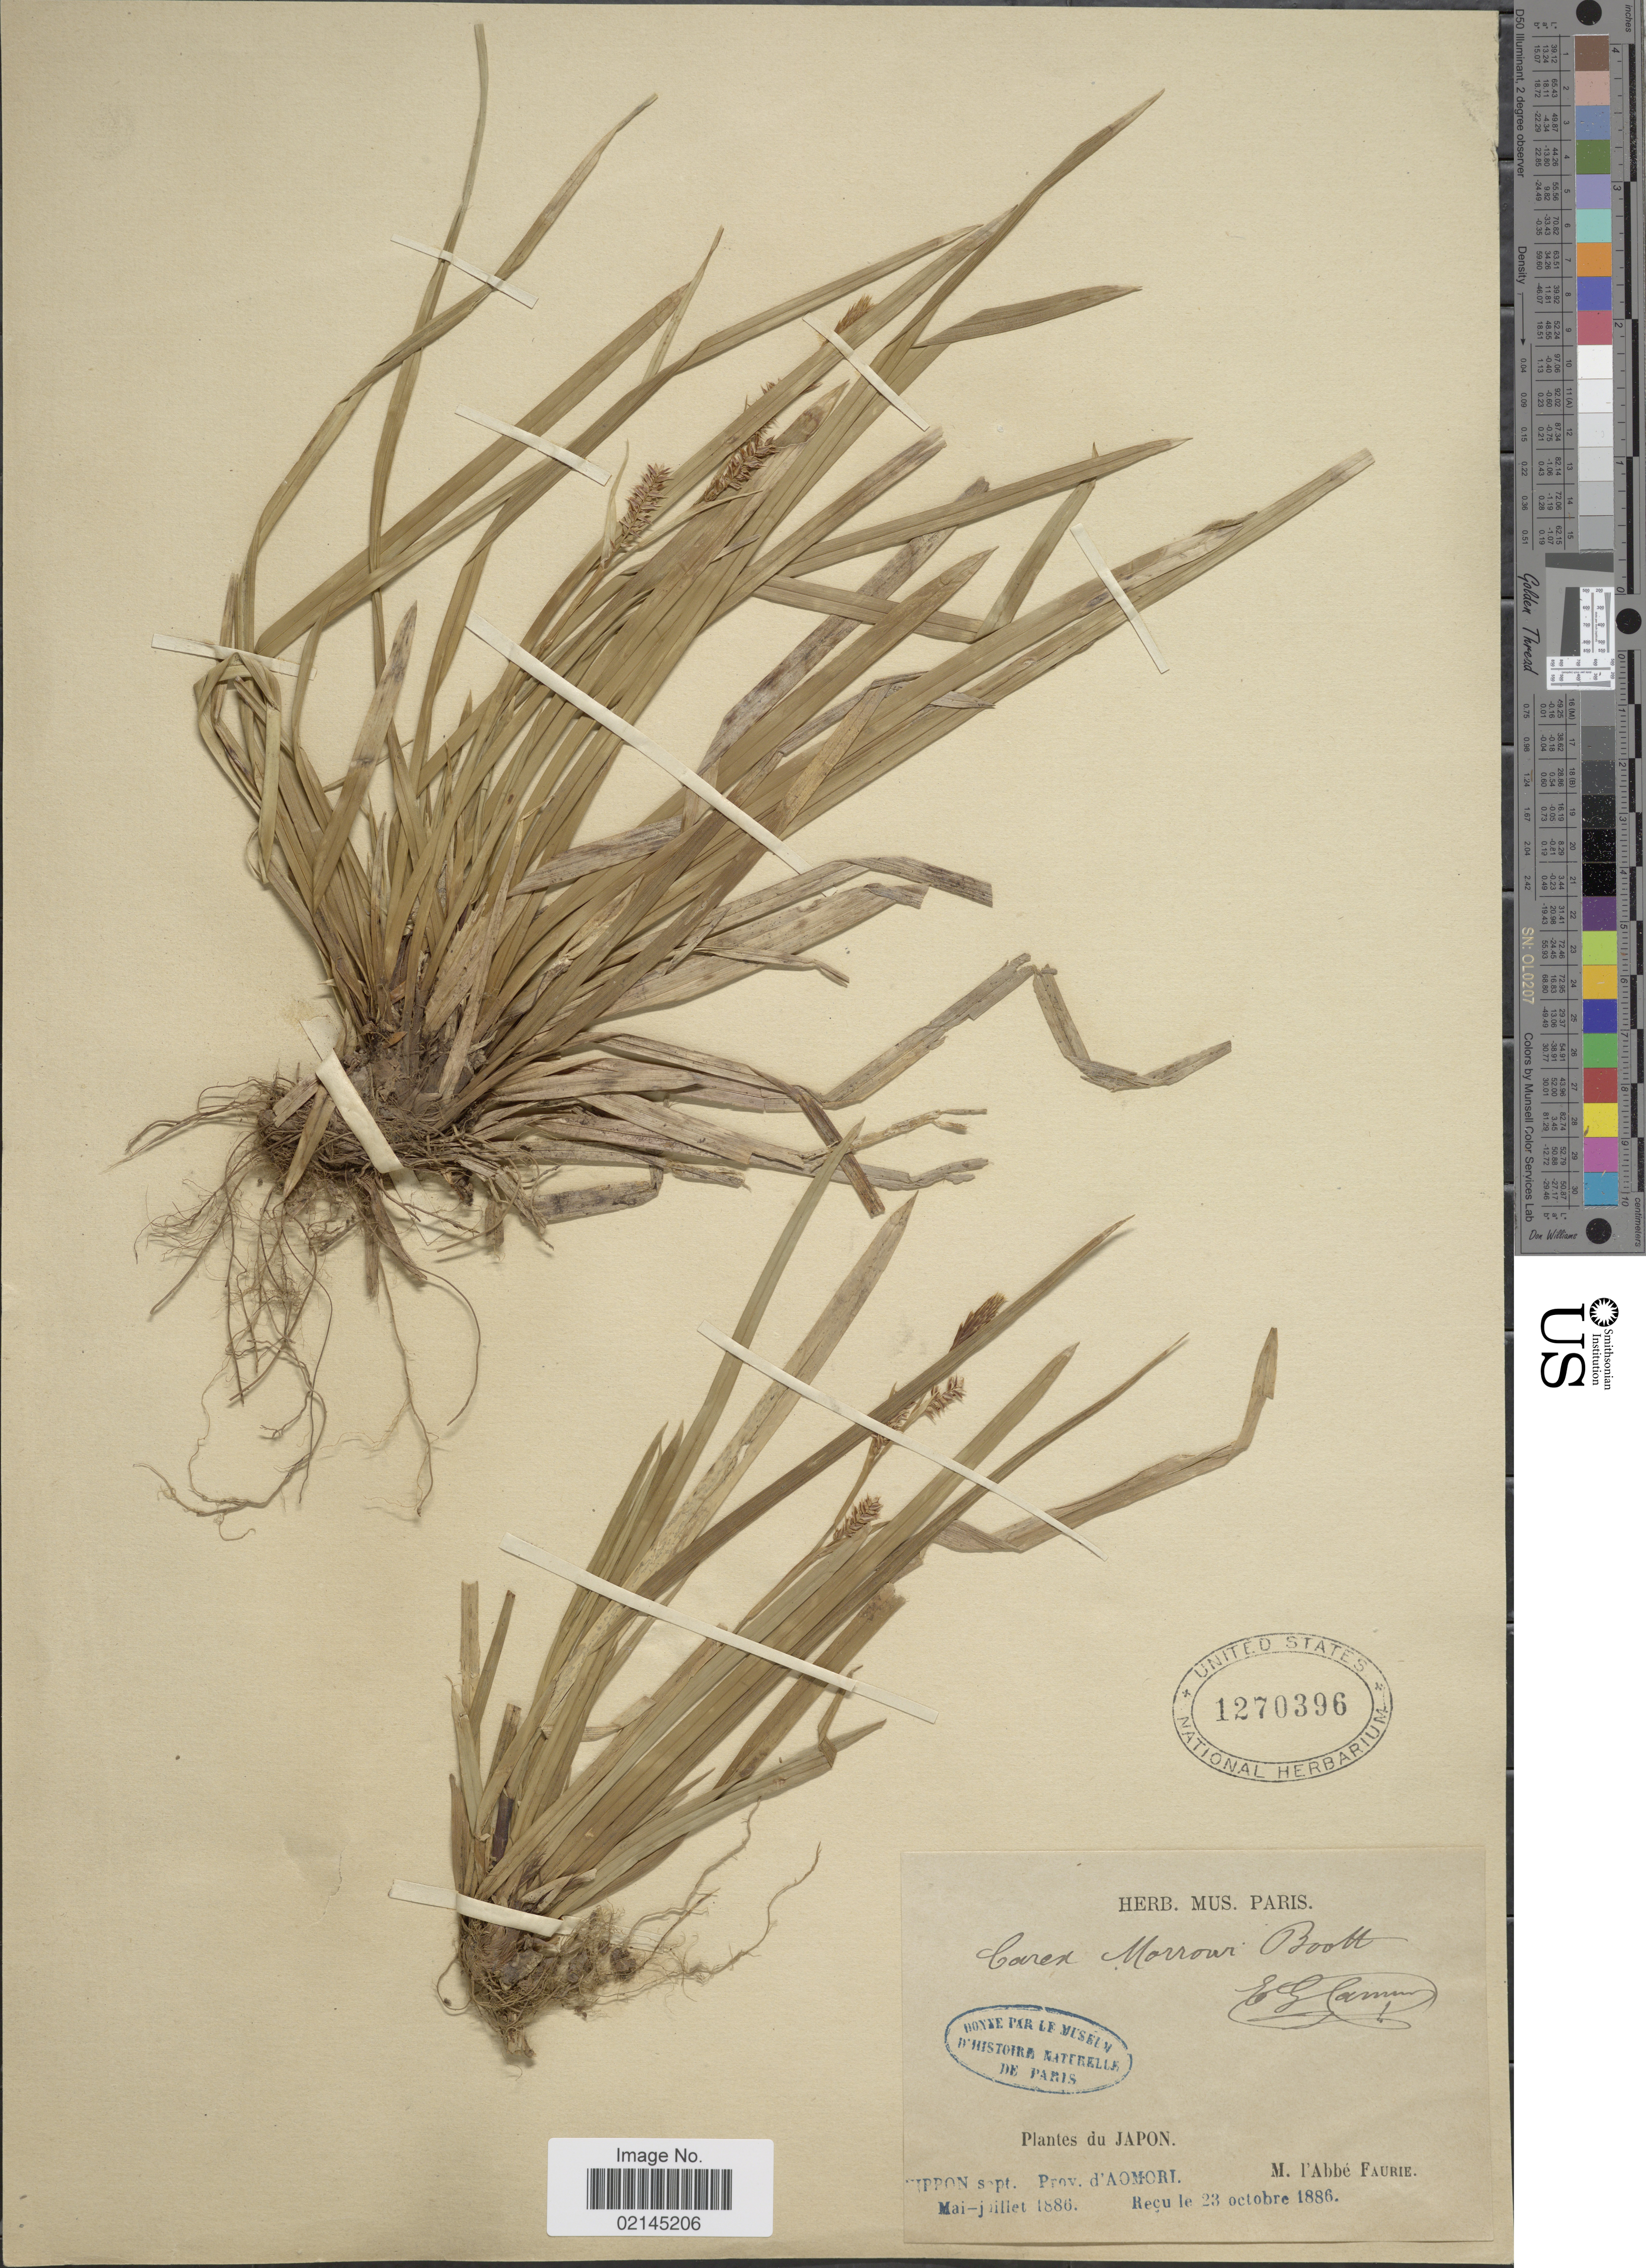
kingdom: Plantae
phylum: Tracheophyta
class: Liliopsida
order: Poales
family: Cyperaceae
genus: Carex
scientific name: Carex morrowii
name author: Boott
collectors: A. Faurie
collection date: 1886-05/1886-07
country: Japan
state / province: Aomori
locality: Plantes du Japon. Nippon sept. Prov. d'Aomori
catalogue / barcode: US 1270396